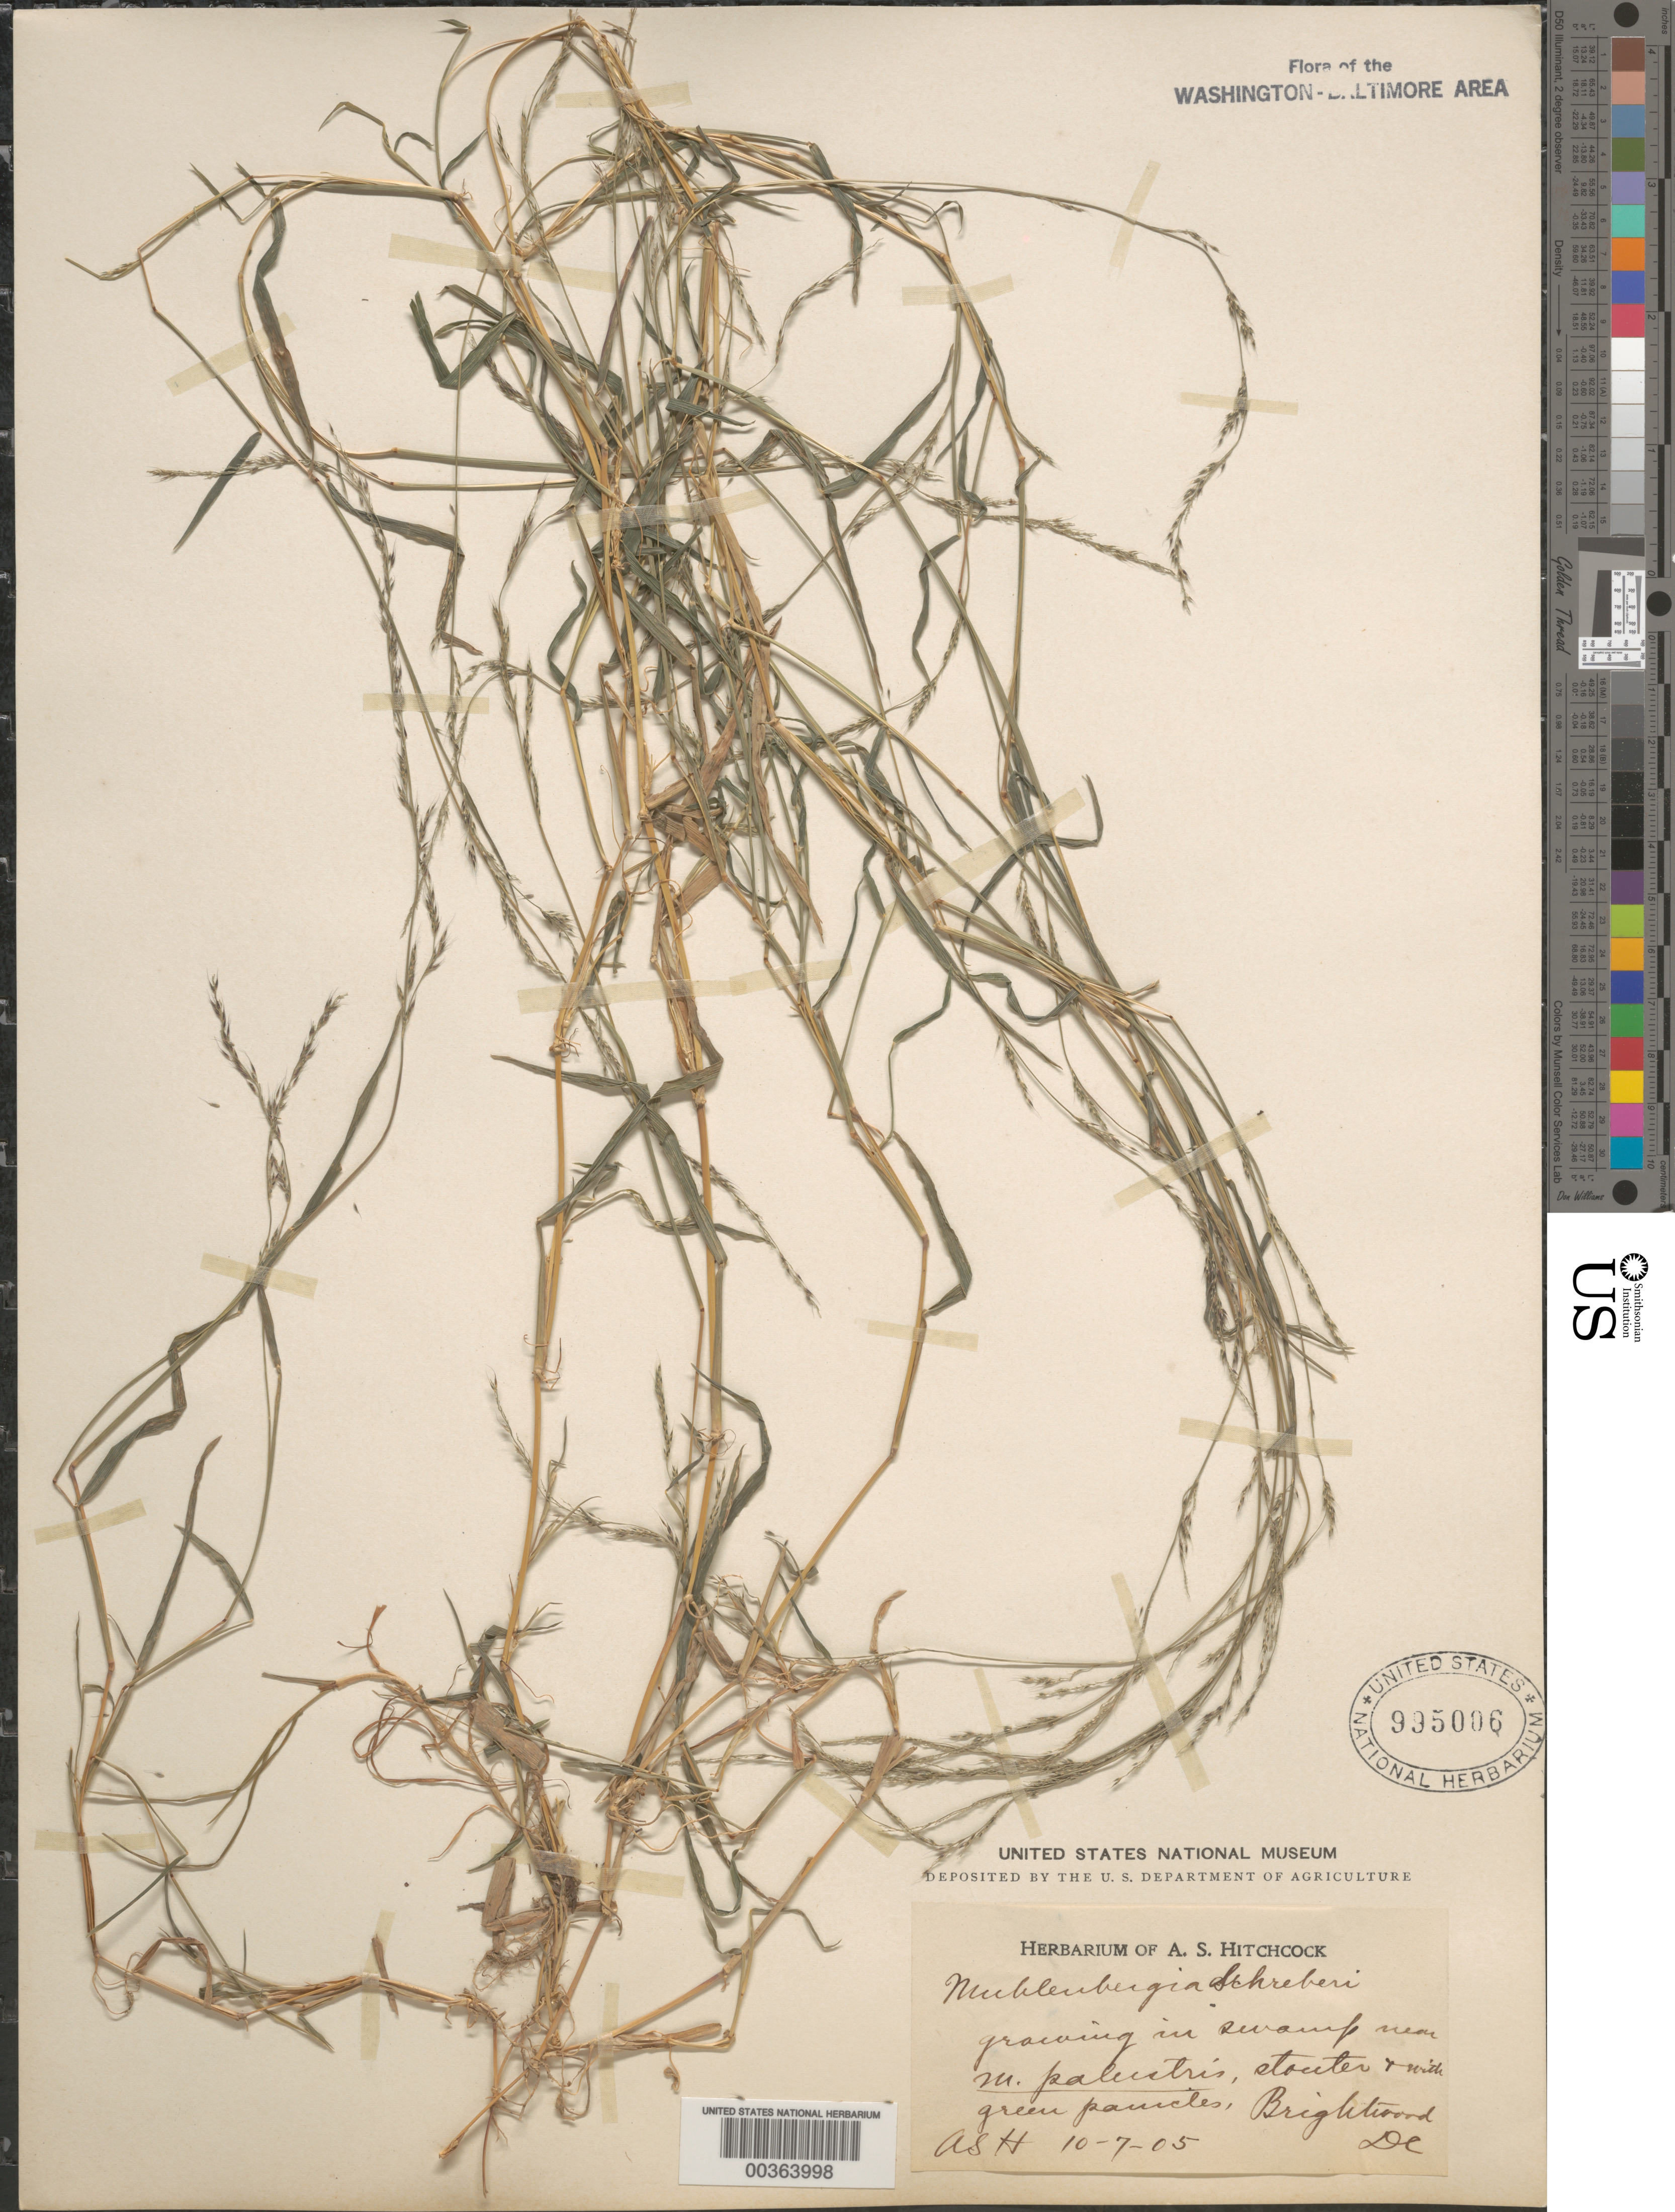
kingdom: Plantae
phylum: Tracheophyta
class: Liliopsida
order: Poales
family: Poaceae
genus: Muhlenbergia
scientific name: Muhlenbergia schreberi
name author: J.F. Gmel.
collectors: A. S. Hitchcock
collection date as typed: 10 Jul 1905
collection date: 1905-07-10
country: United States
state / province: District of Columbia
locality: Brightwood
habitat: In swamp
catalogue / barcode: US 995006